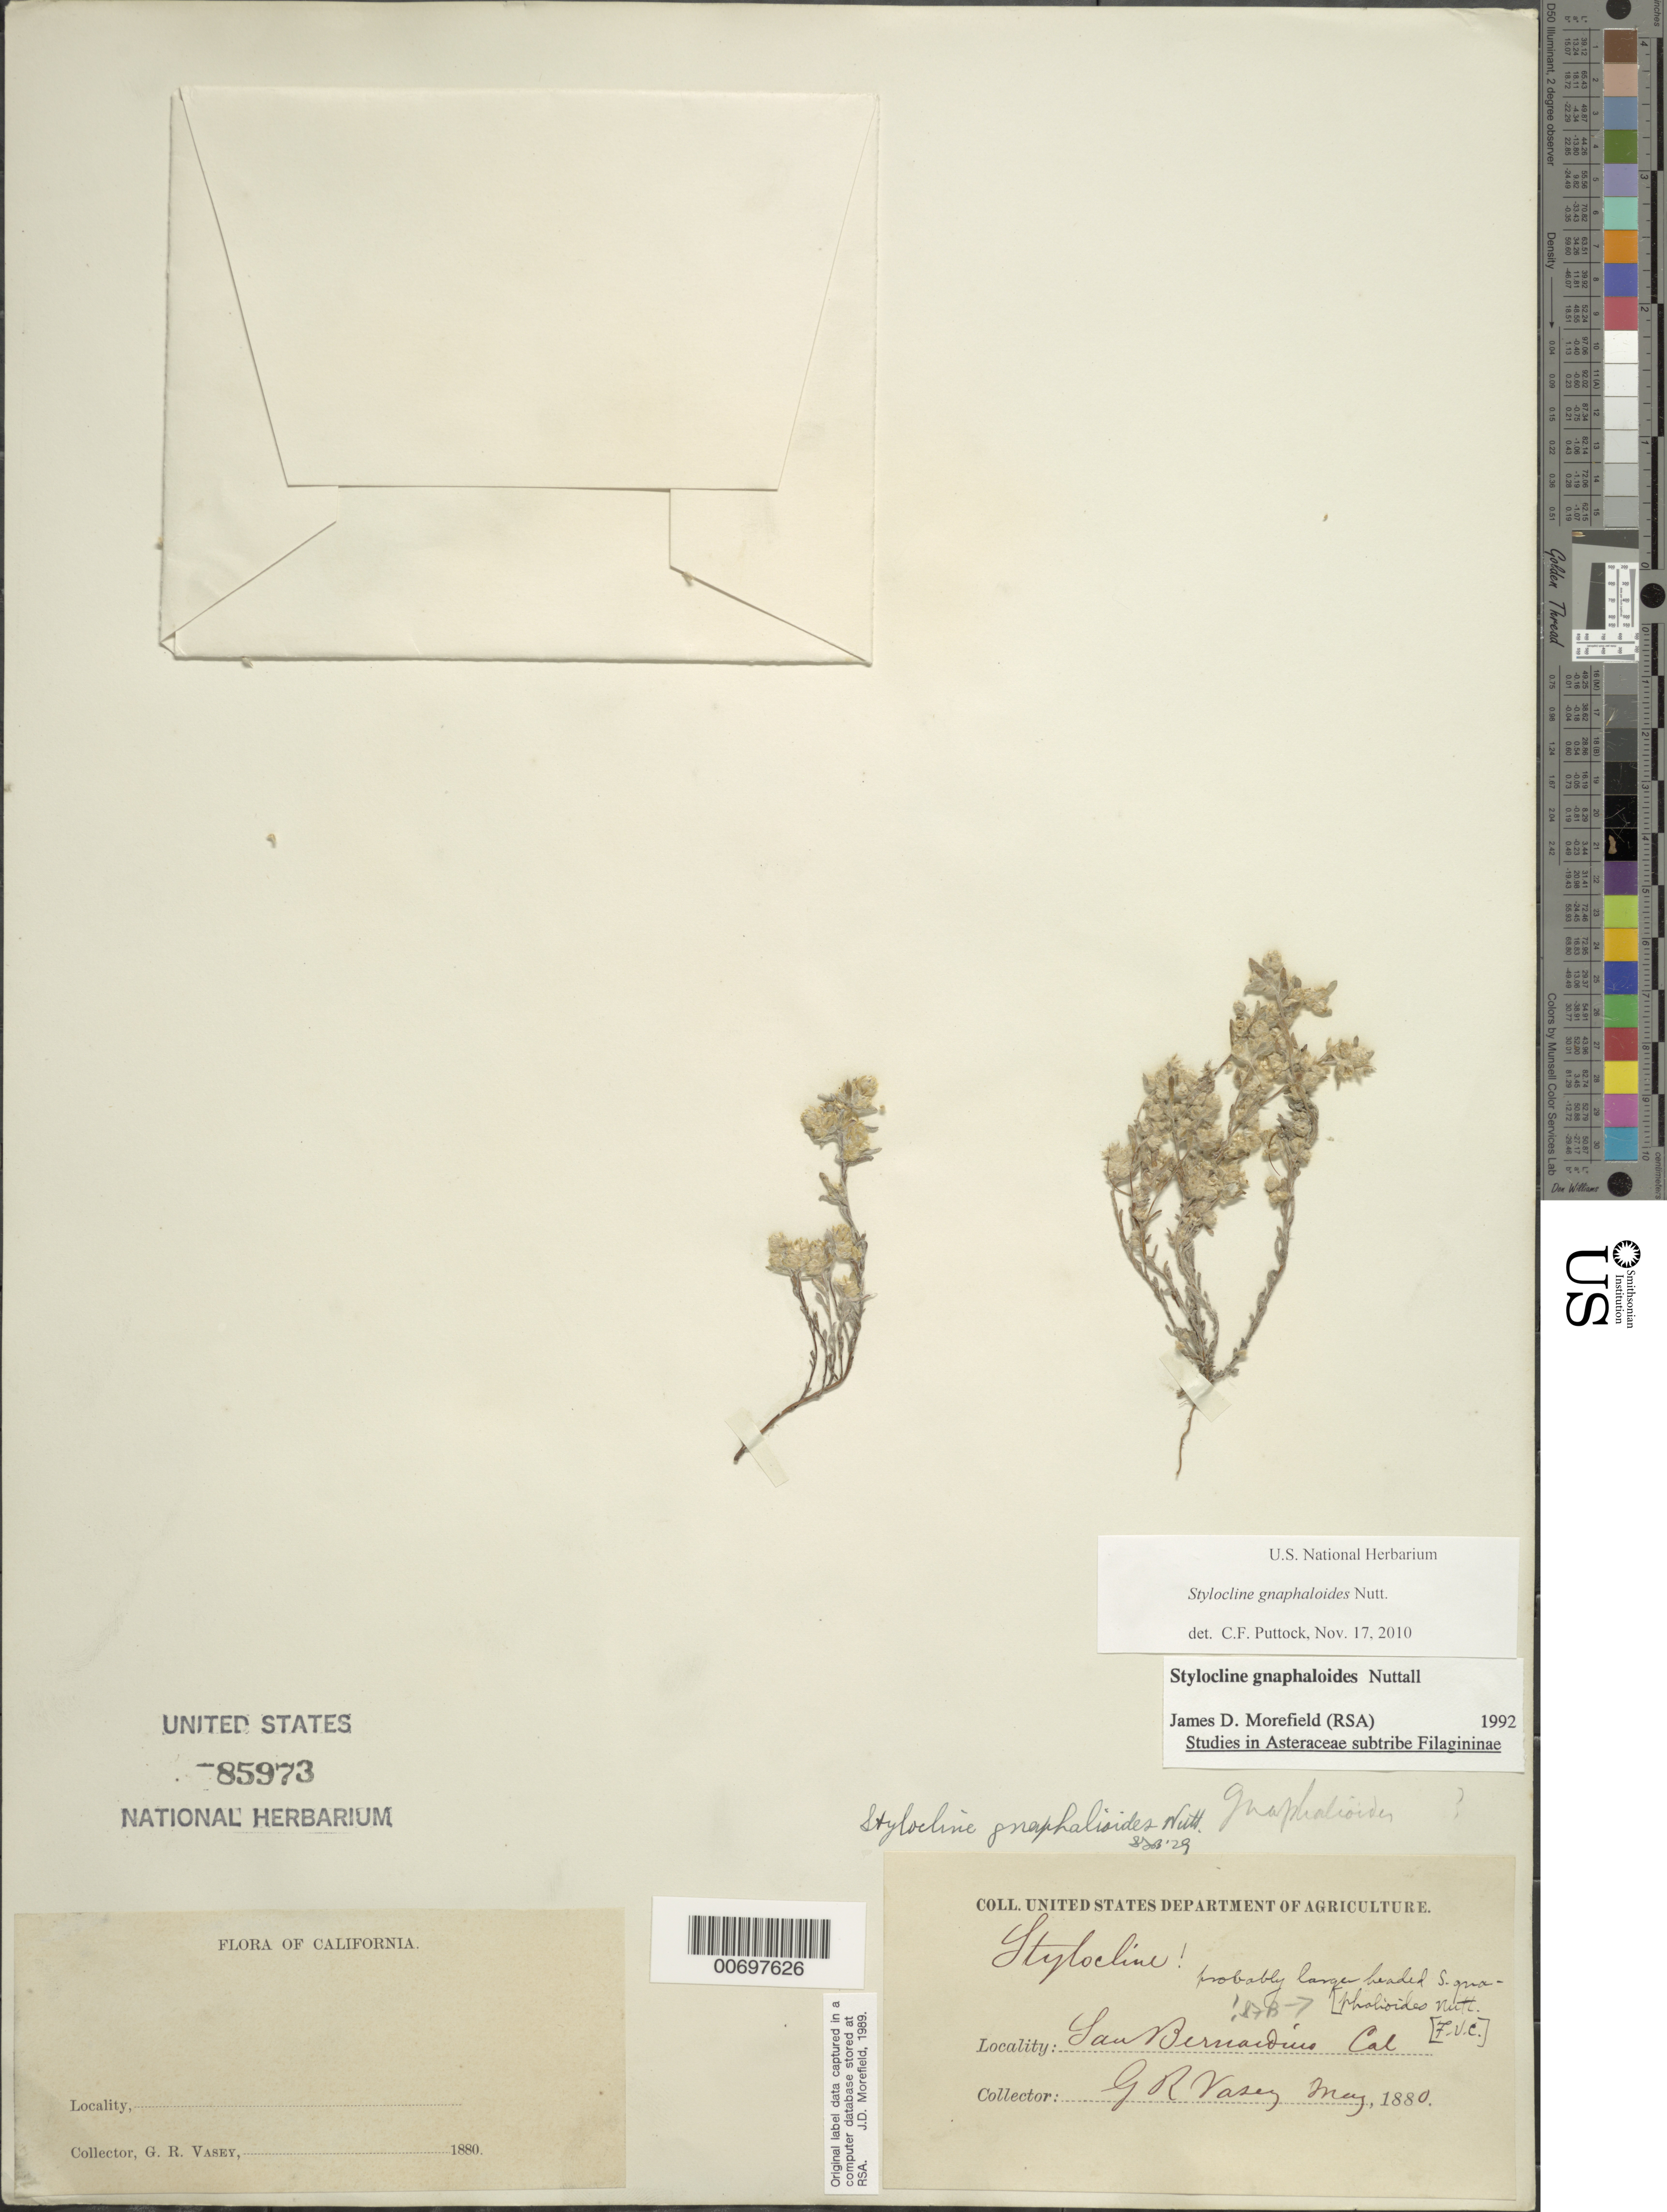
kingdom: Plantae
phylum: Tracheophyta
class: Magnoliopsida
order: Asterales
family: Asteraceae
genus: Stylocline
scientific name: Stylocline gnaphalioides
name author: Nutt.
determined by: Morefield, James D., (RSA), Rancho Santa Ana Botanic Garden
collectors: G. R. Vasey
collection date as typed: May 1880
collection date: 1880-05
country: United States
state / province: California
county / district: San Bernardino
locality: San Bernardino.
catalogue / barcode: US 85973